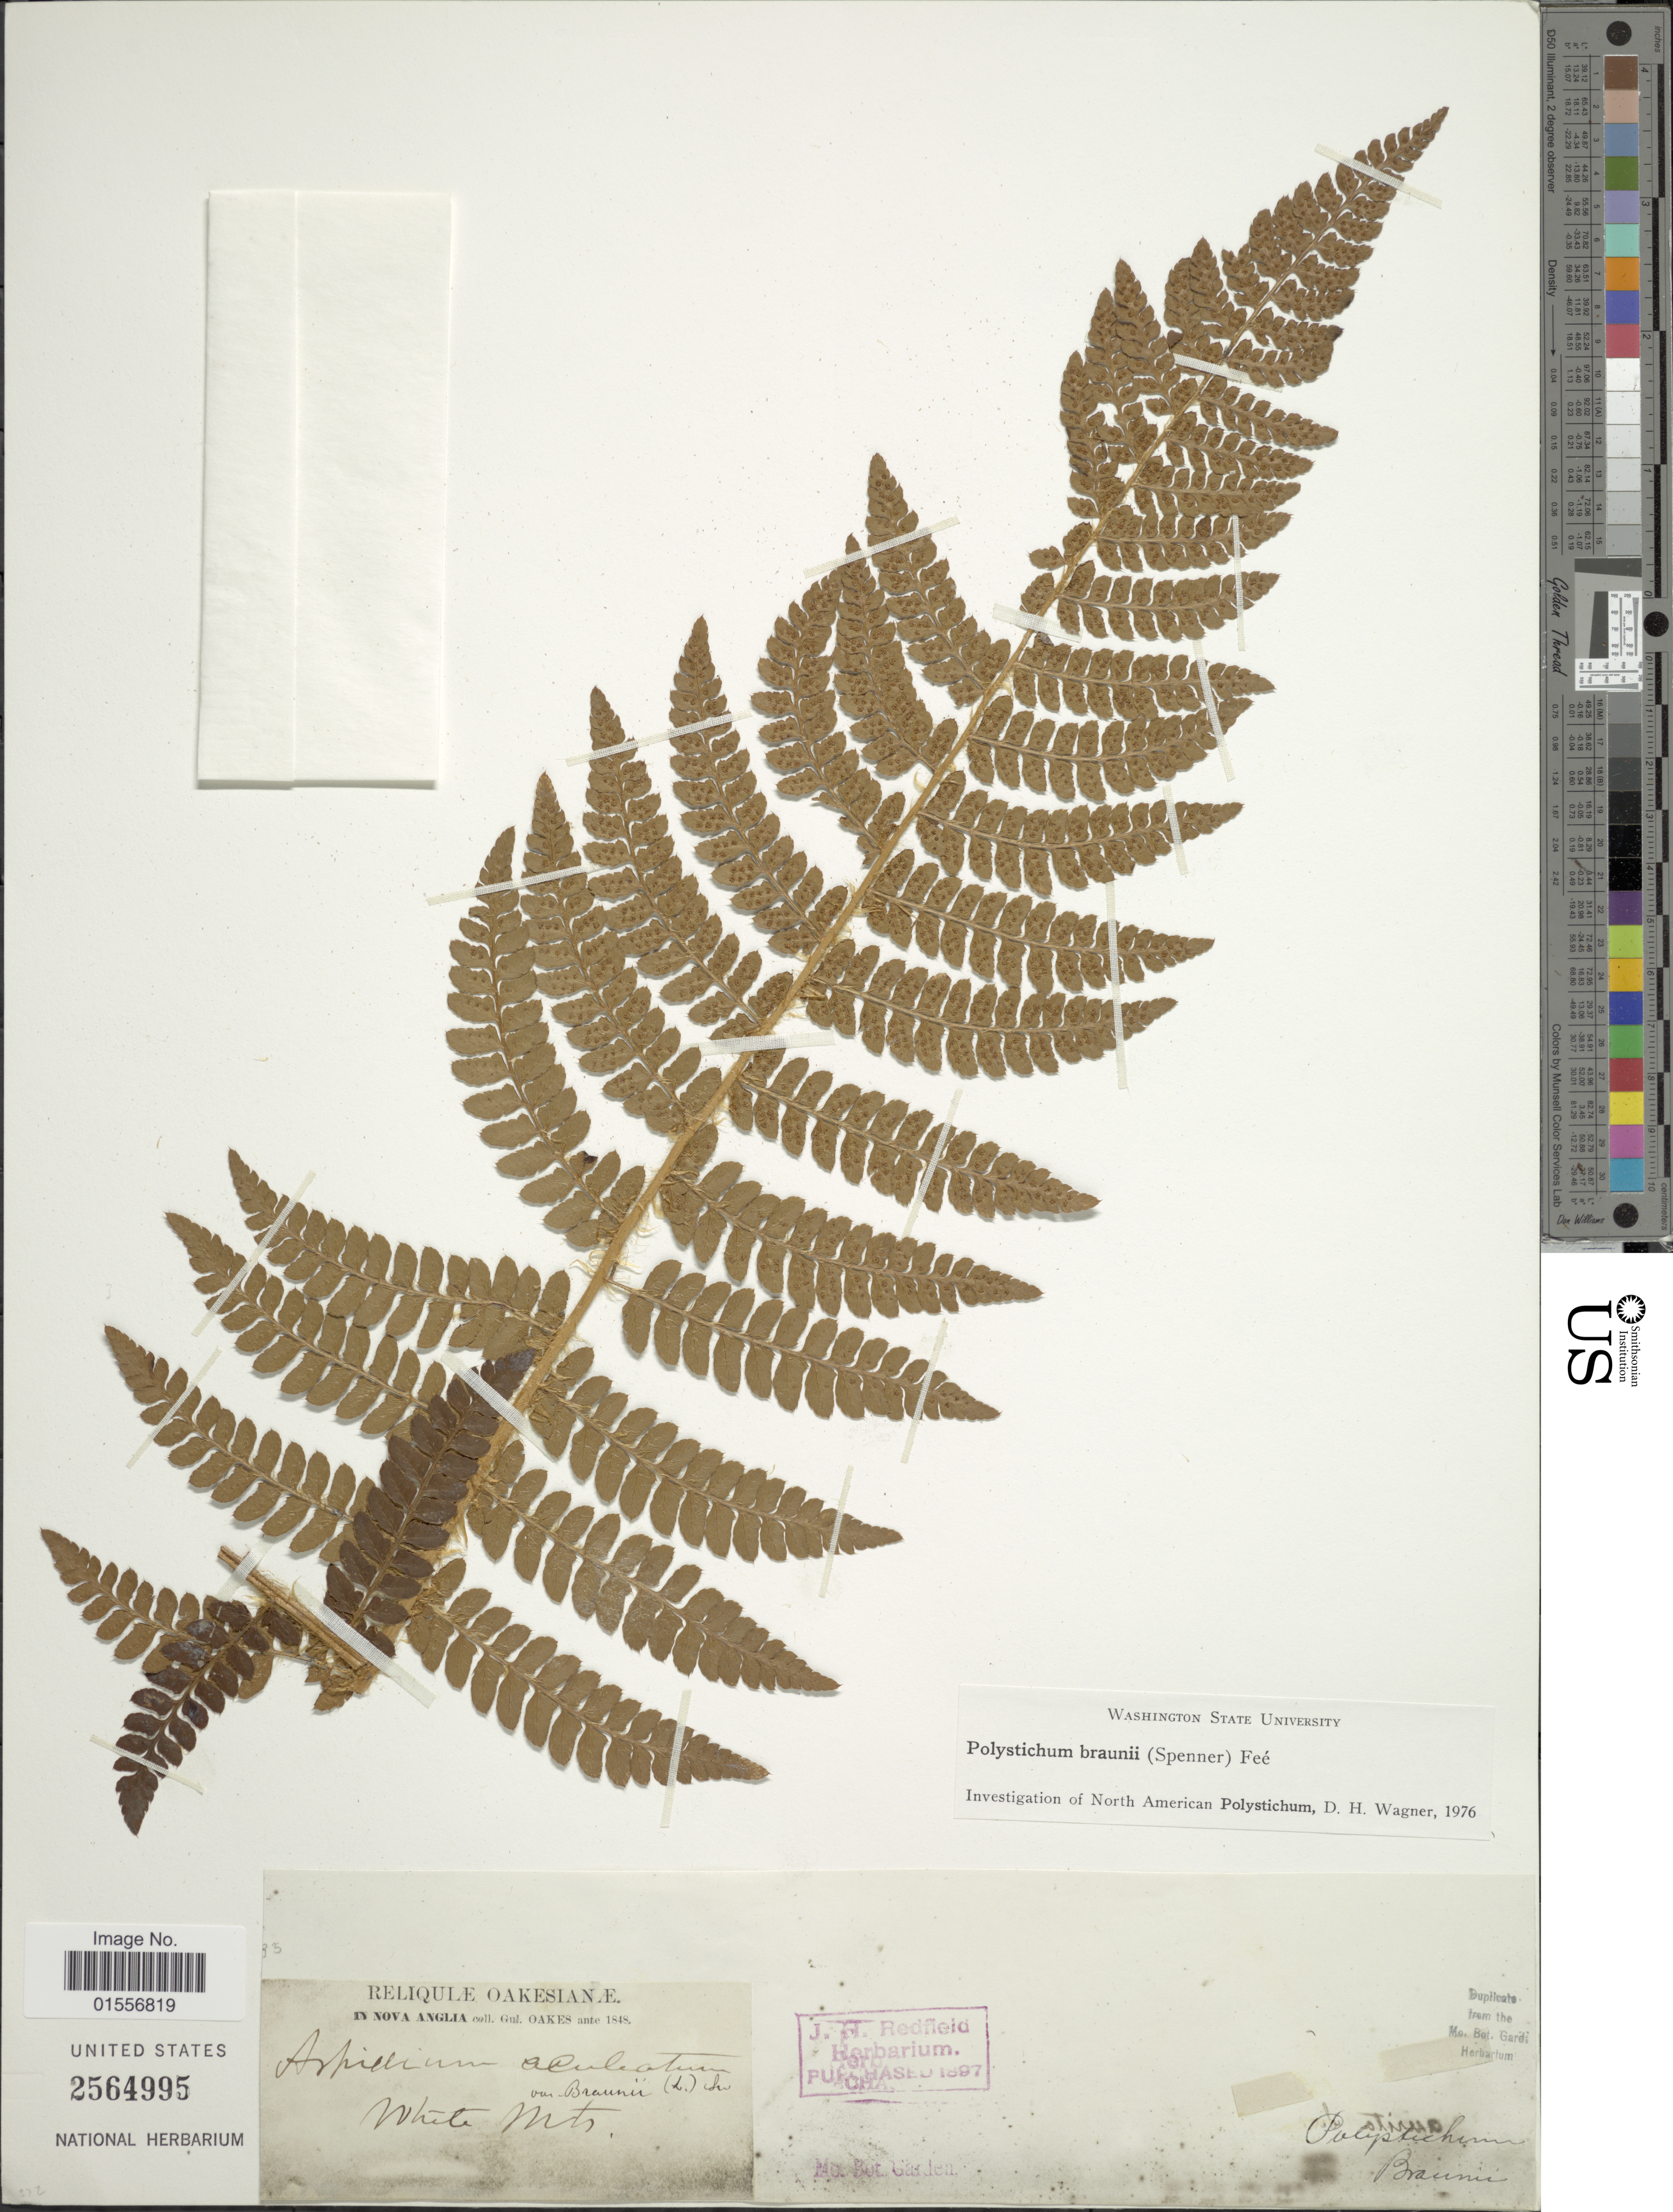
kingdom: Plantae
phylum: Tracheophyta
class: Polypodiopsida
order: Polypodiales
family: Dryopteridaceae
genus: Polystichum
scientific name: Polystichum braunii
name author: (Spenn.) Fée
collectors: G. Oakes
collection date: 1848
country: United States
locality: Reliqule Oakesianæ in Nova Anglia, White Mts.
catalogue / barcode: US 2564995